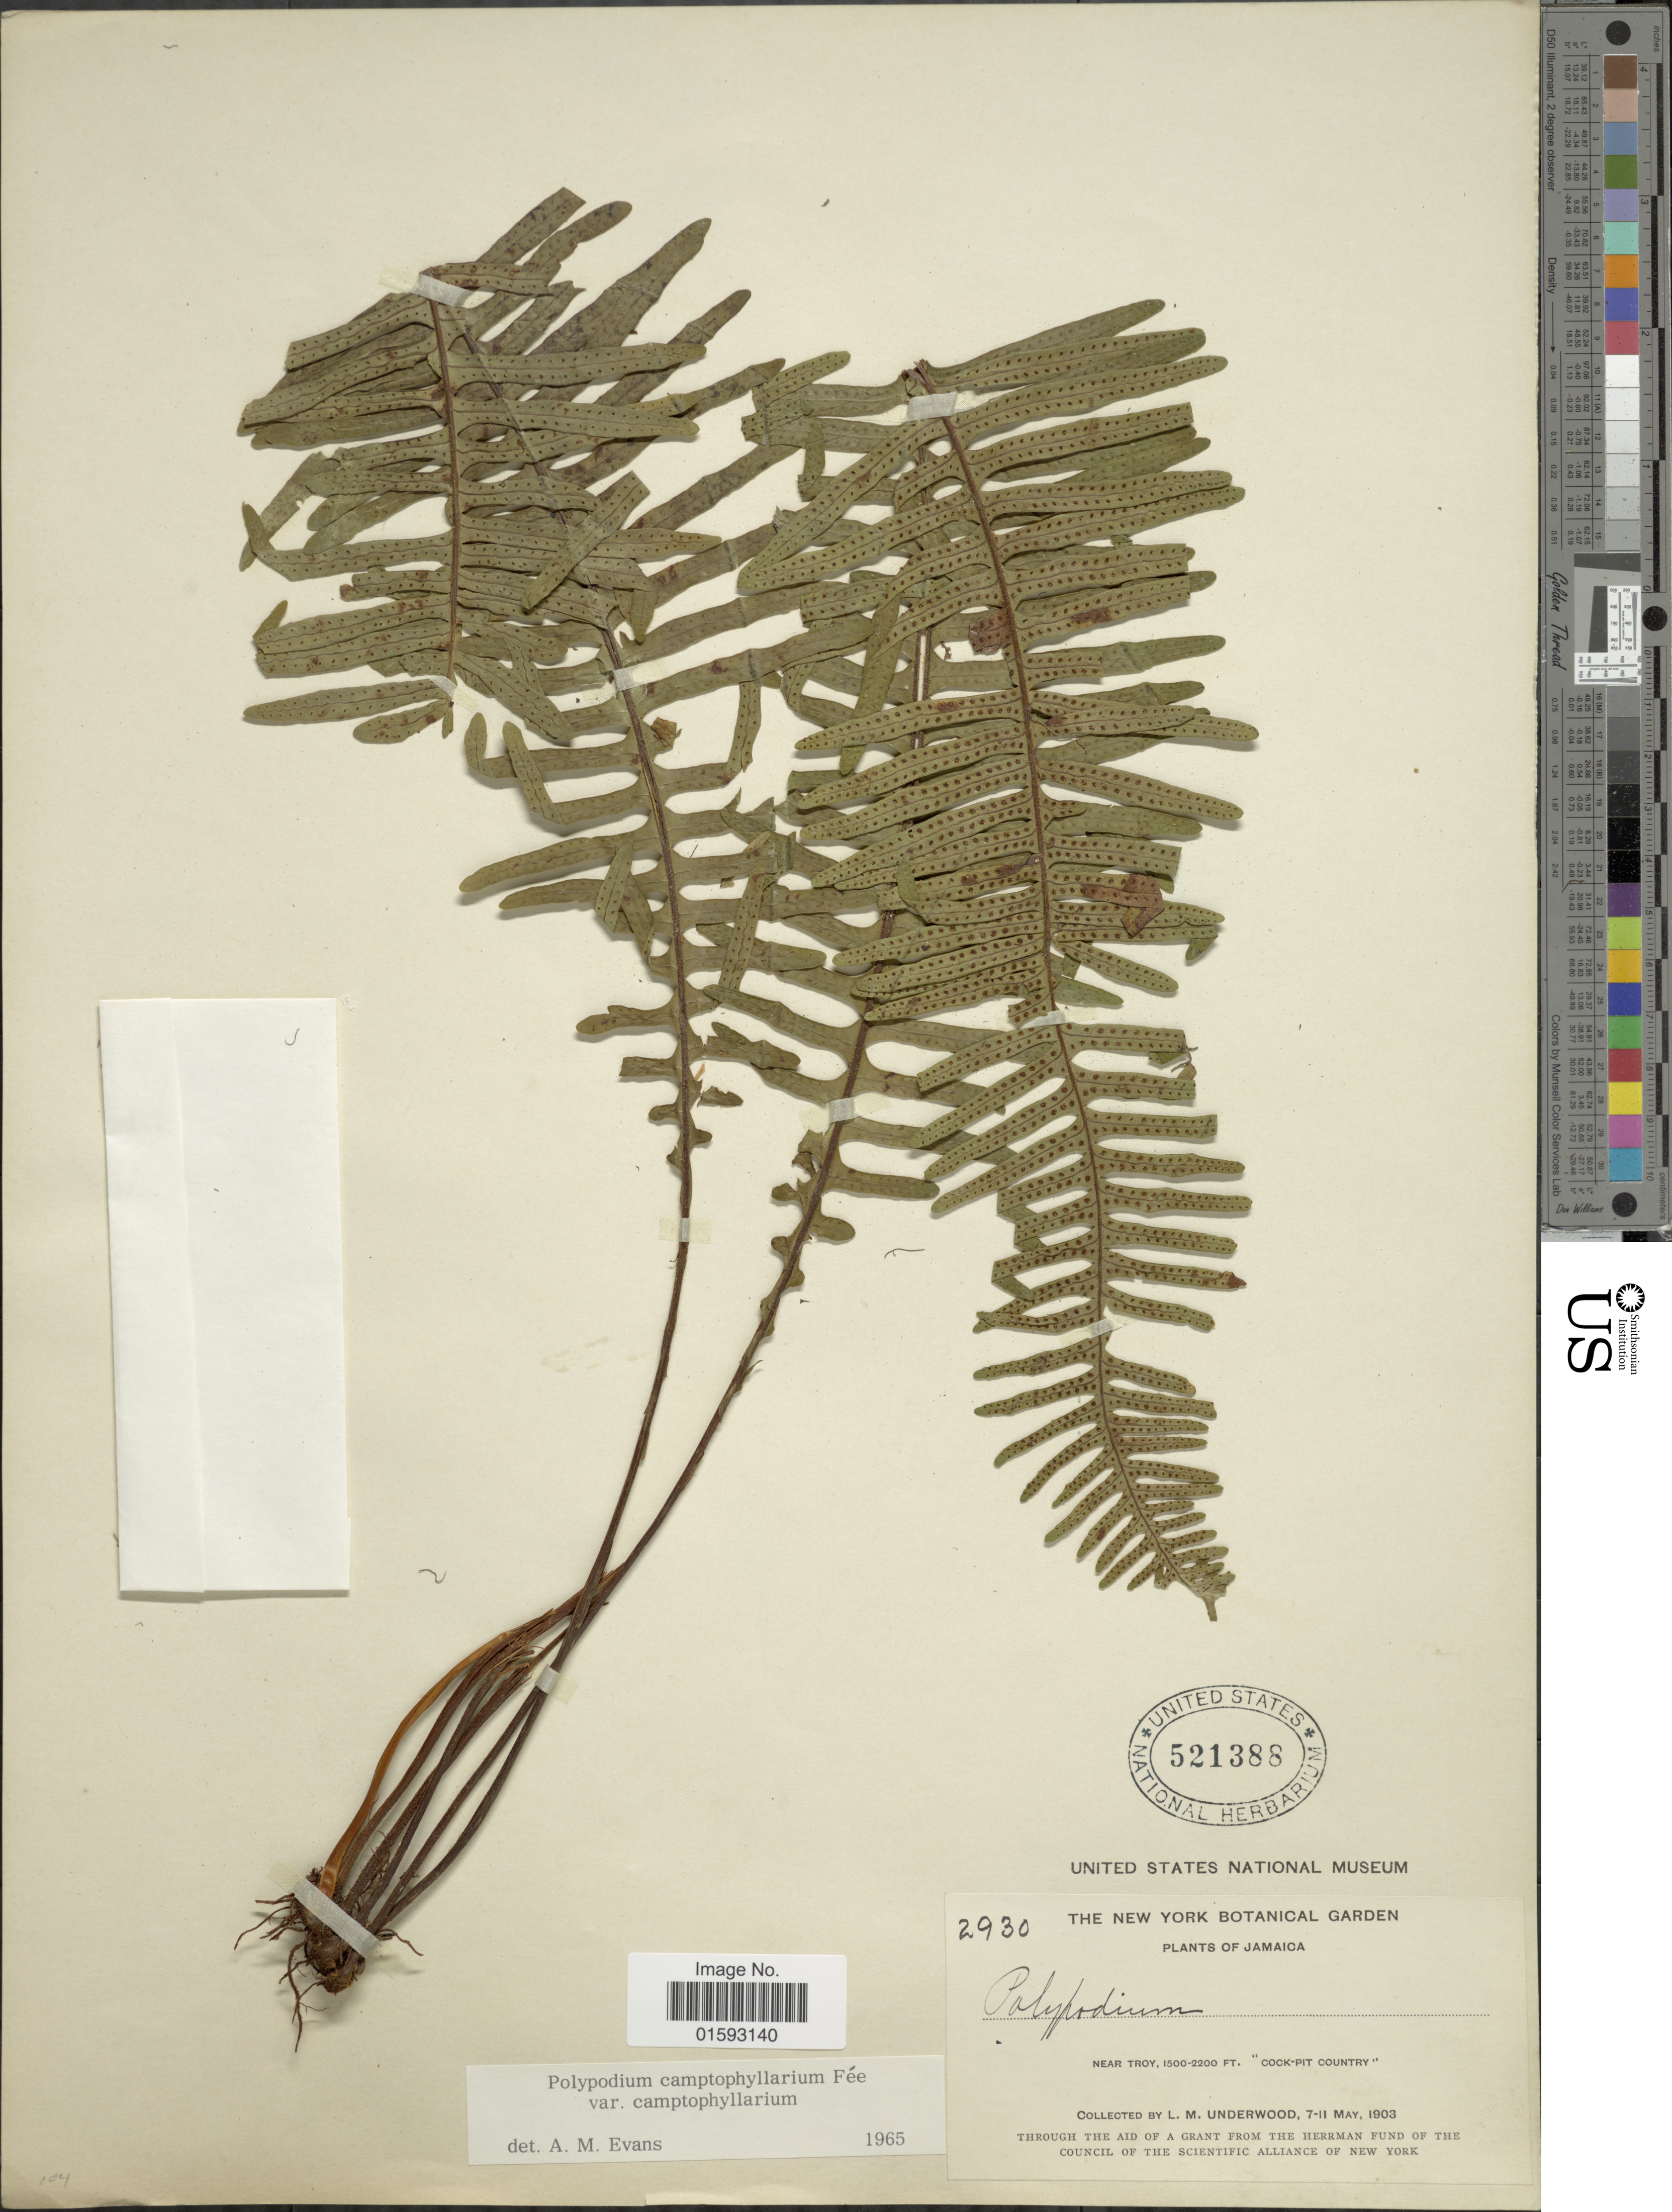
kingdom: Plantae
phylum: Tracheophyta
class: Polypodiopsida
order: Polypodiales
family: Polypodiaceae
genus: Pecluma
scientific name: Pecluma camptophyllaria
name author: (Fée) M.G. Price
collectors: L. M. Underwood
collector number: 2930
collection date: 1903-05-07/1903-05-11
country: Jamaica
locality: Near Troy, "Cockpit Country"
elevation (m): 457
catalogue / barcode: US 521388